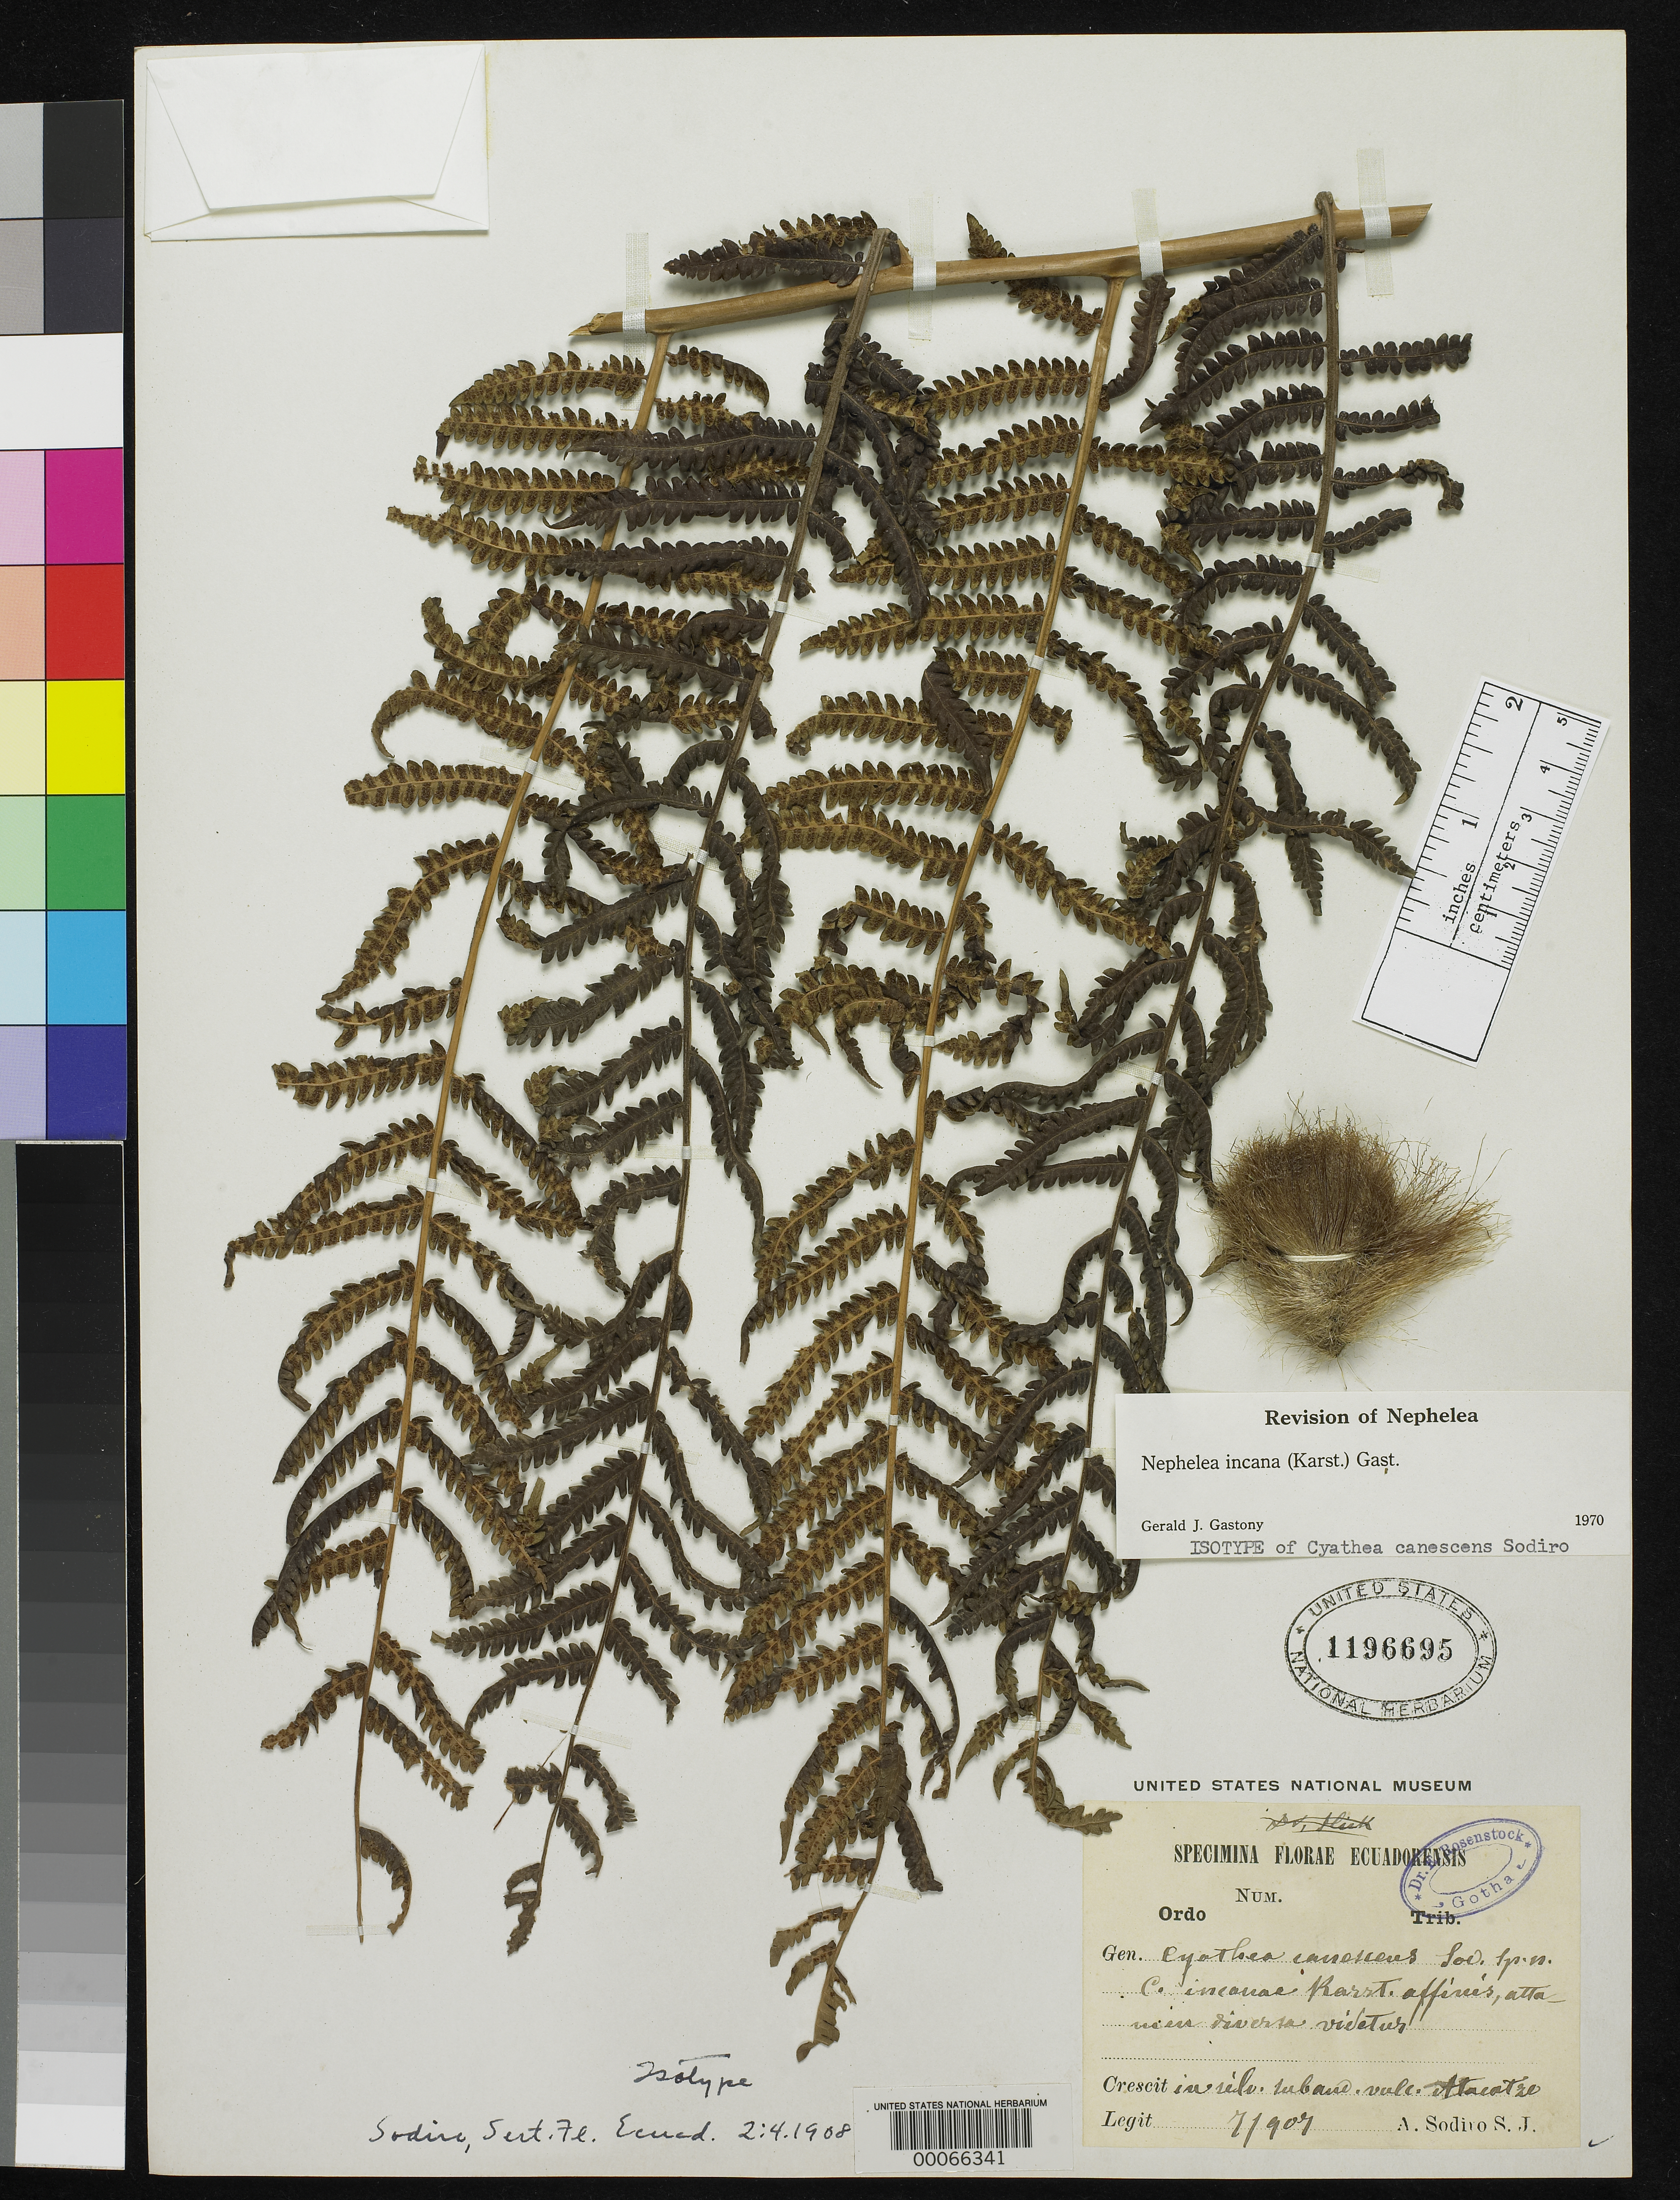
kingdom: Plantae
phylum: Tracheophyta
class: Polypodiopsida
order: Cyatheales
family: Cyatheaceae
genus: Cyathea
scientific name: Cyathea canescens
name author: Sodiro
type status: Type Collection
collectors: L. Sodiro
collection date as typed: Jul 1907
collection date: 1907-07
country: Ecuador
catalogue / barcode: US 1196695